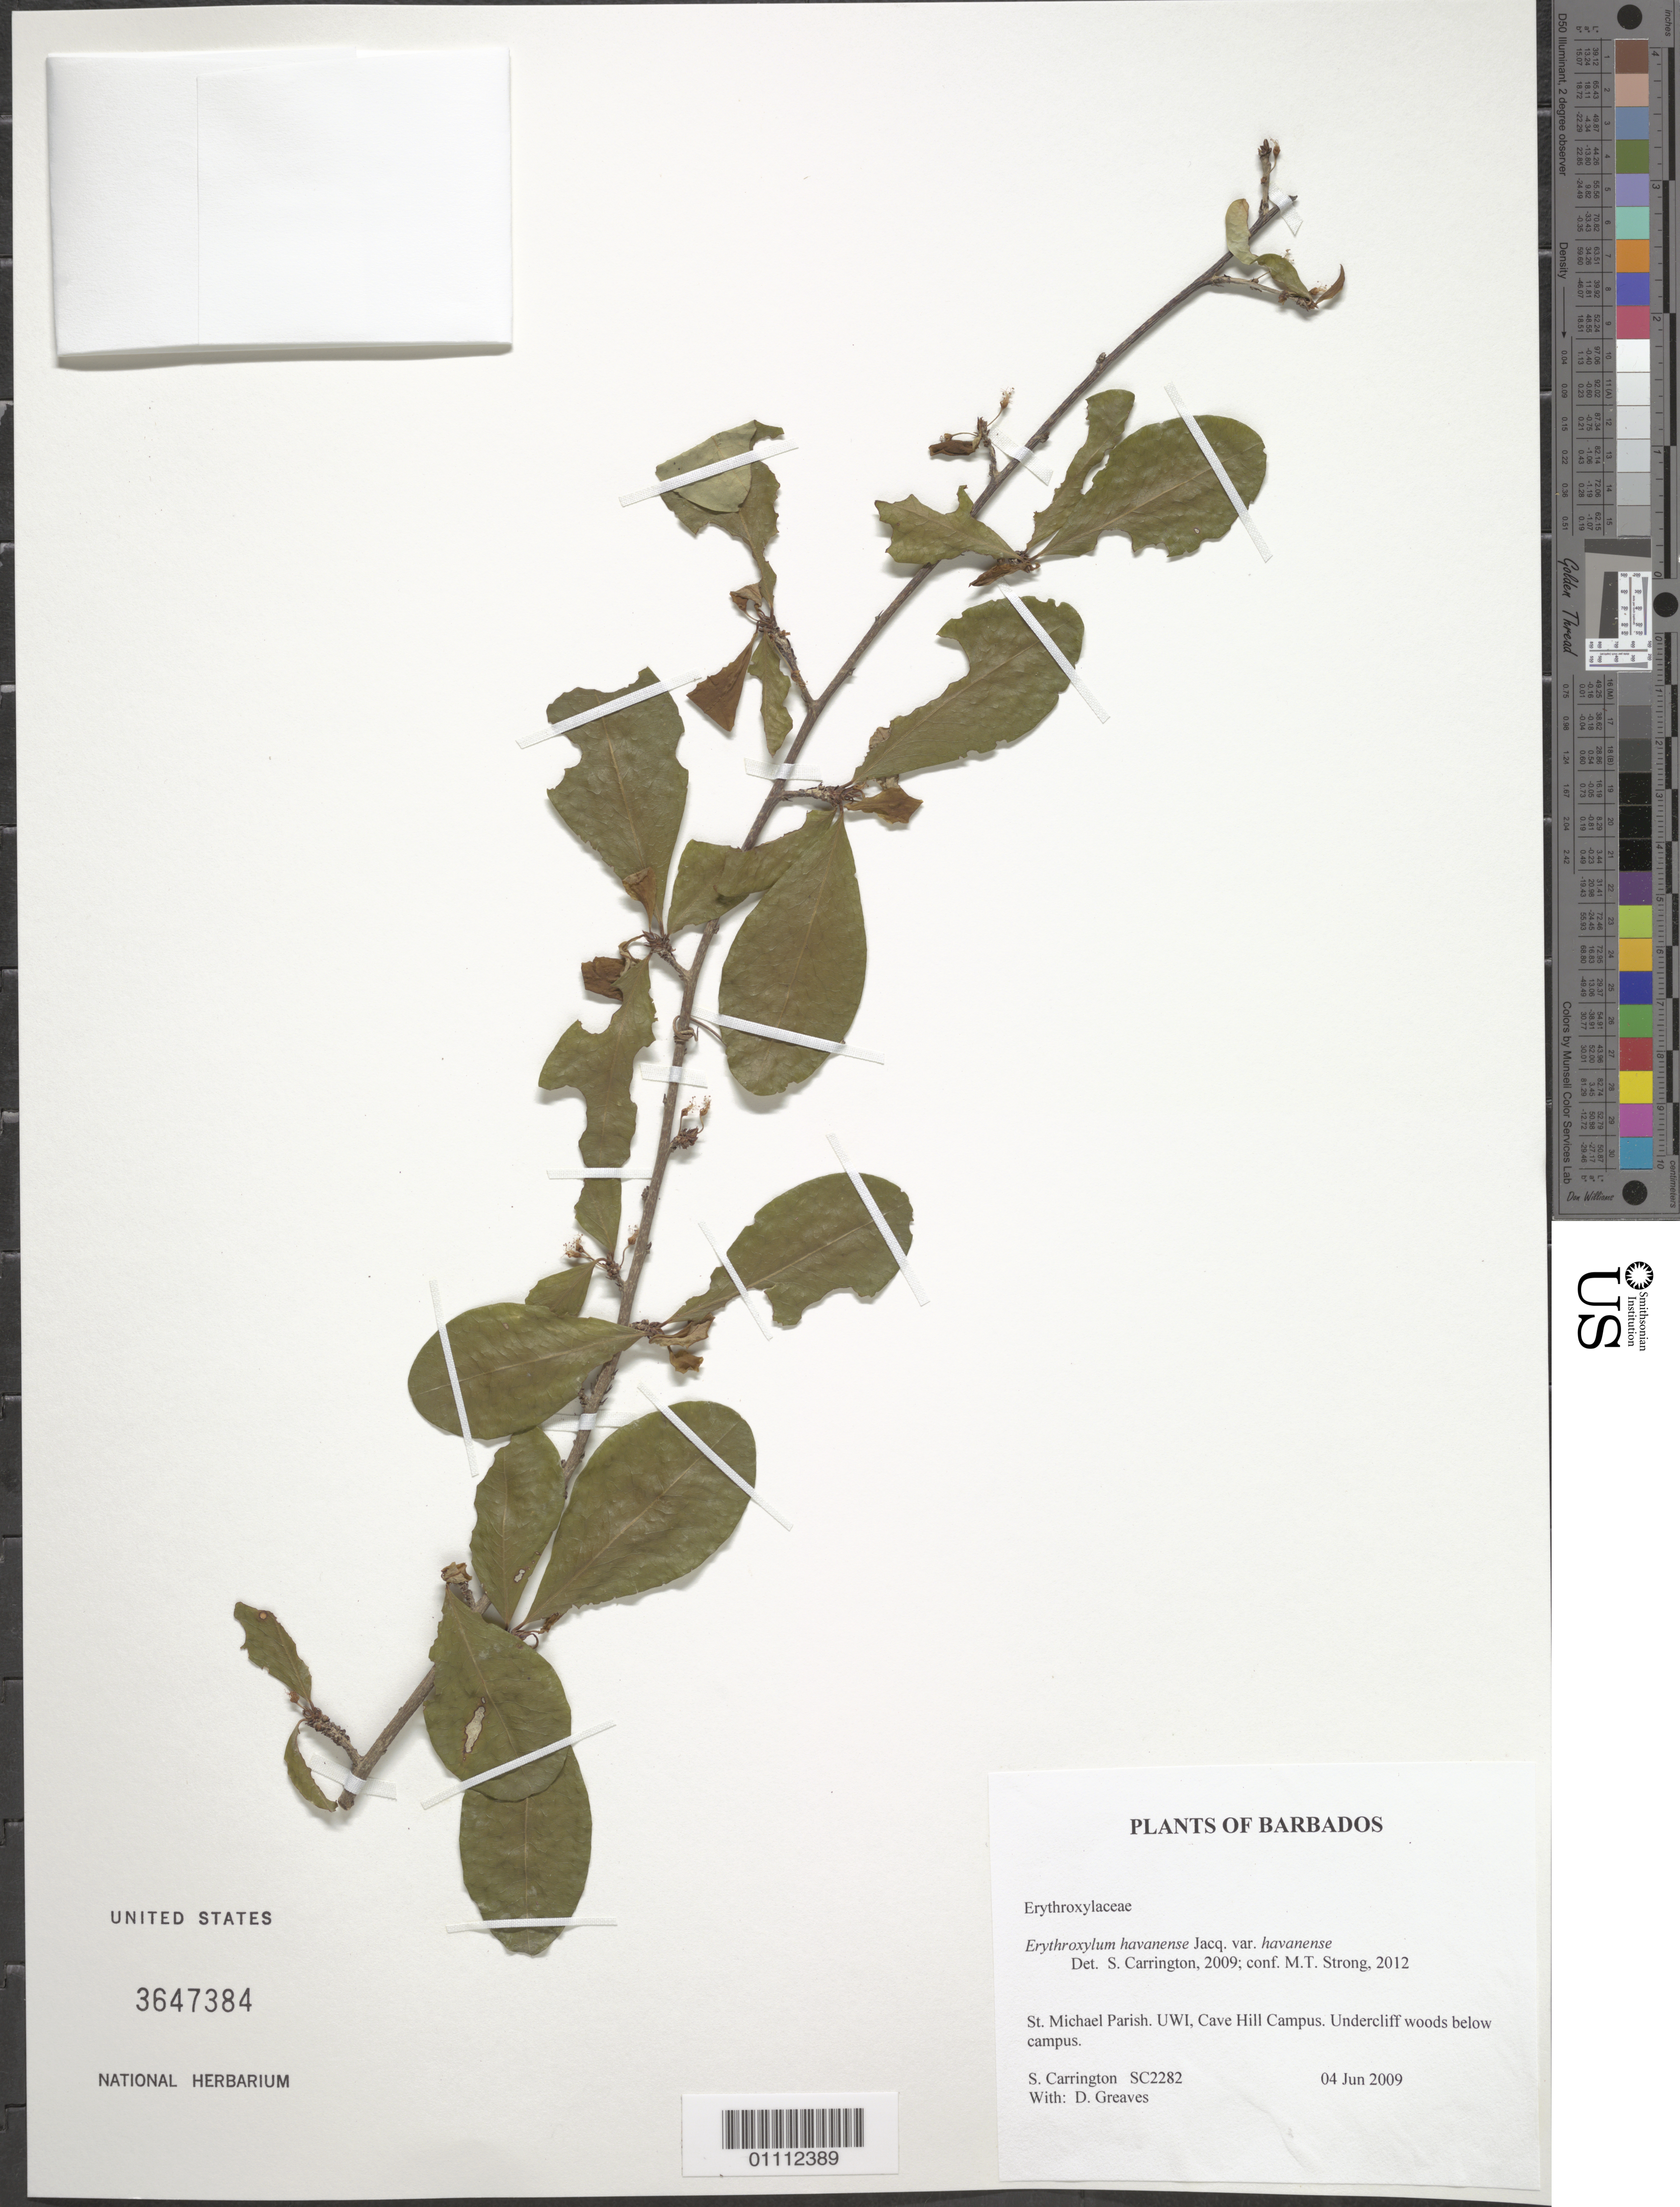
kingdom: Plantae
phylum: Tracheophyta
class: Magnoliopsida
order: Malpighiales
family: Erythroxylaceae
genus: Erythroxylum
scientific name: Erythroxylum havanense var. havanense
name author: Jacq.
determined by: Carrington, C. M. S.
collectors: C. M. S. Carrington & D. Greaves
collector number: SC2282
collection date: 2009-06-04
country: Barbados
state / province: Saint Michael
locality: UWI, Cave Hill Campus.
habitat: Undercliff woods below campus.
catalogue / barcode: US 3647384